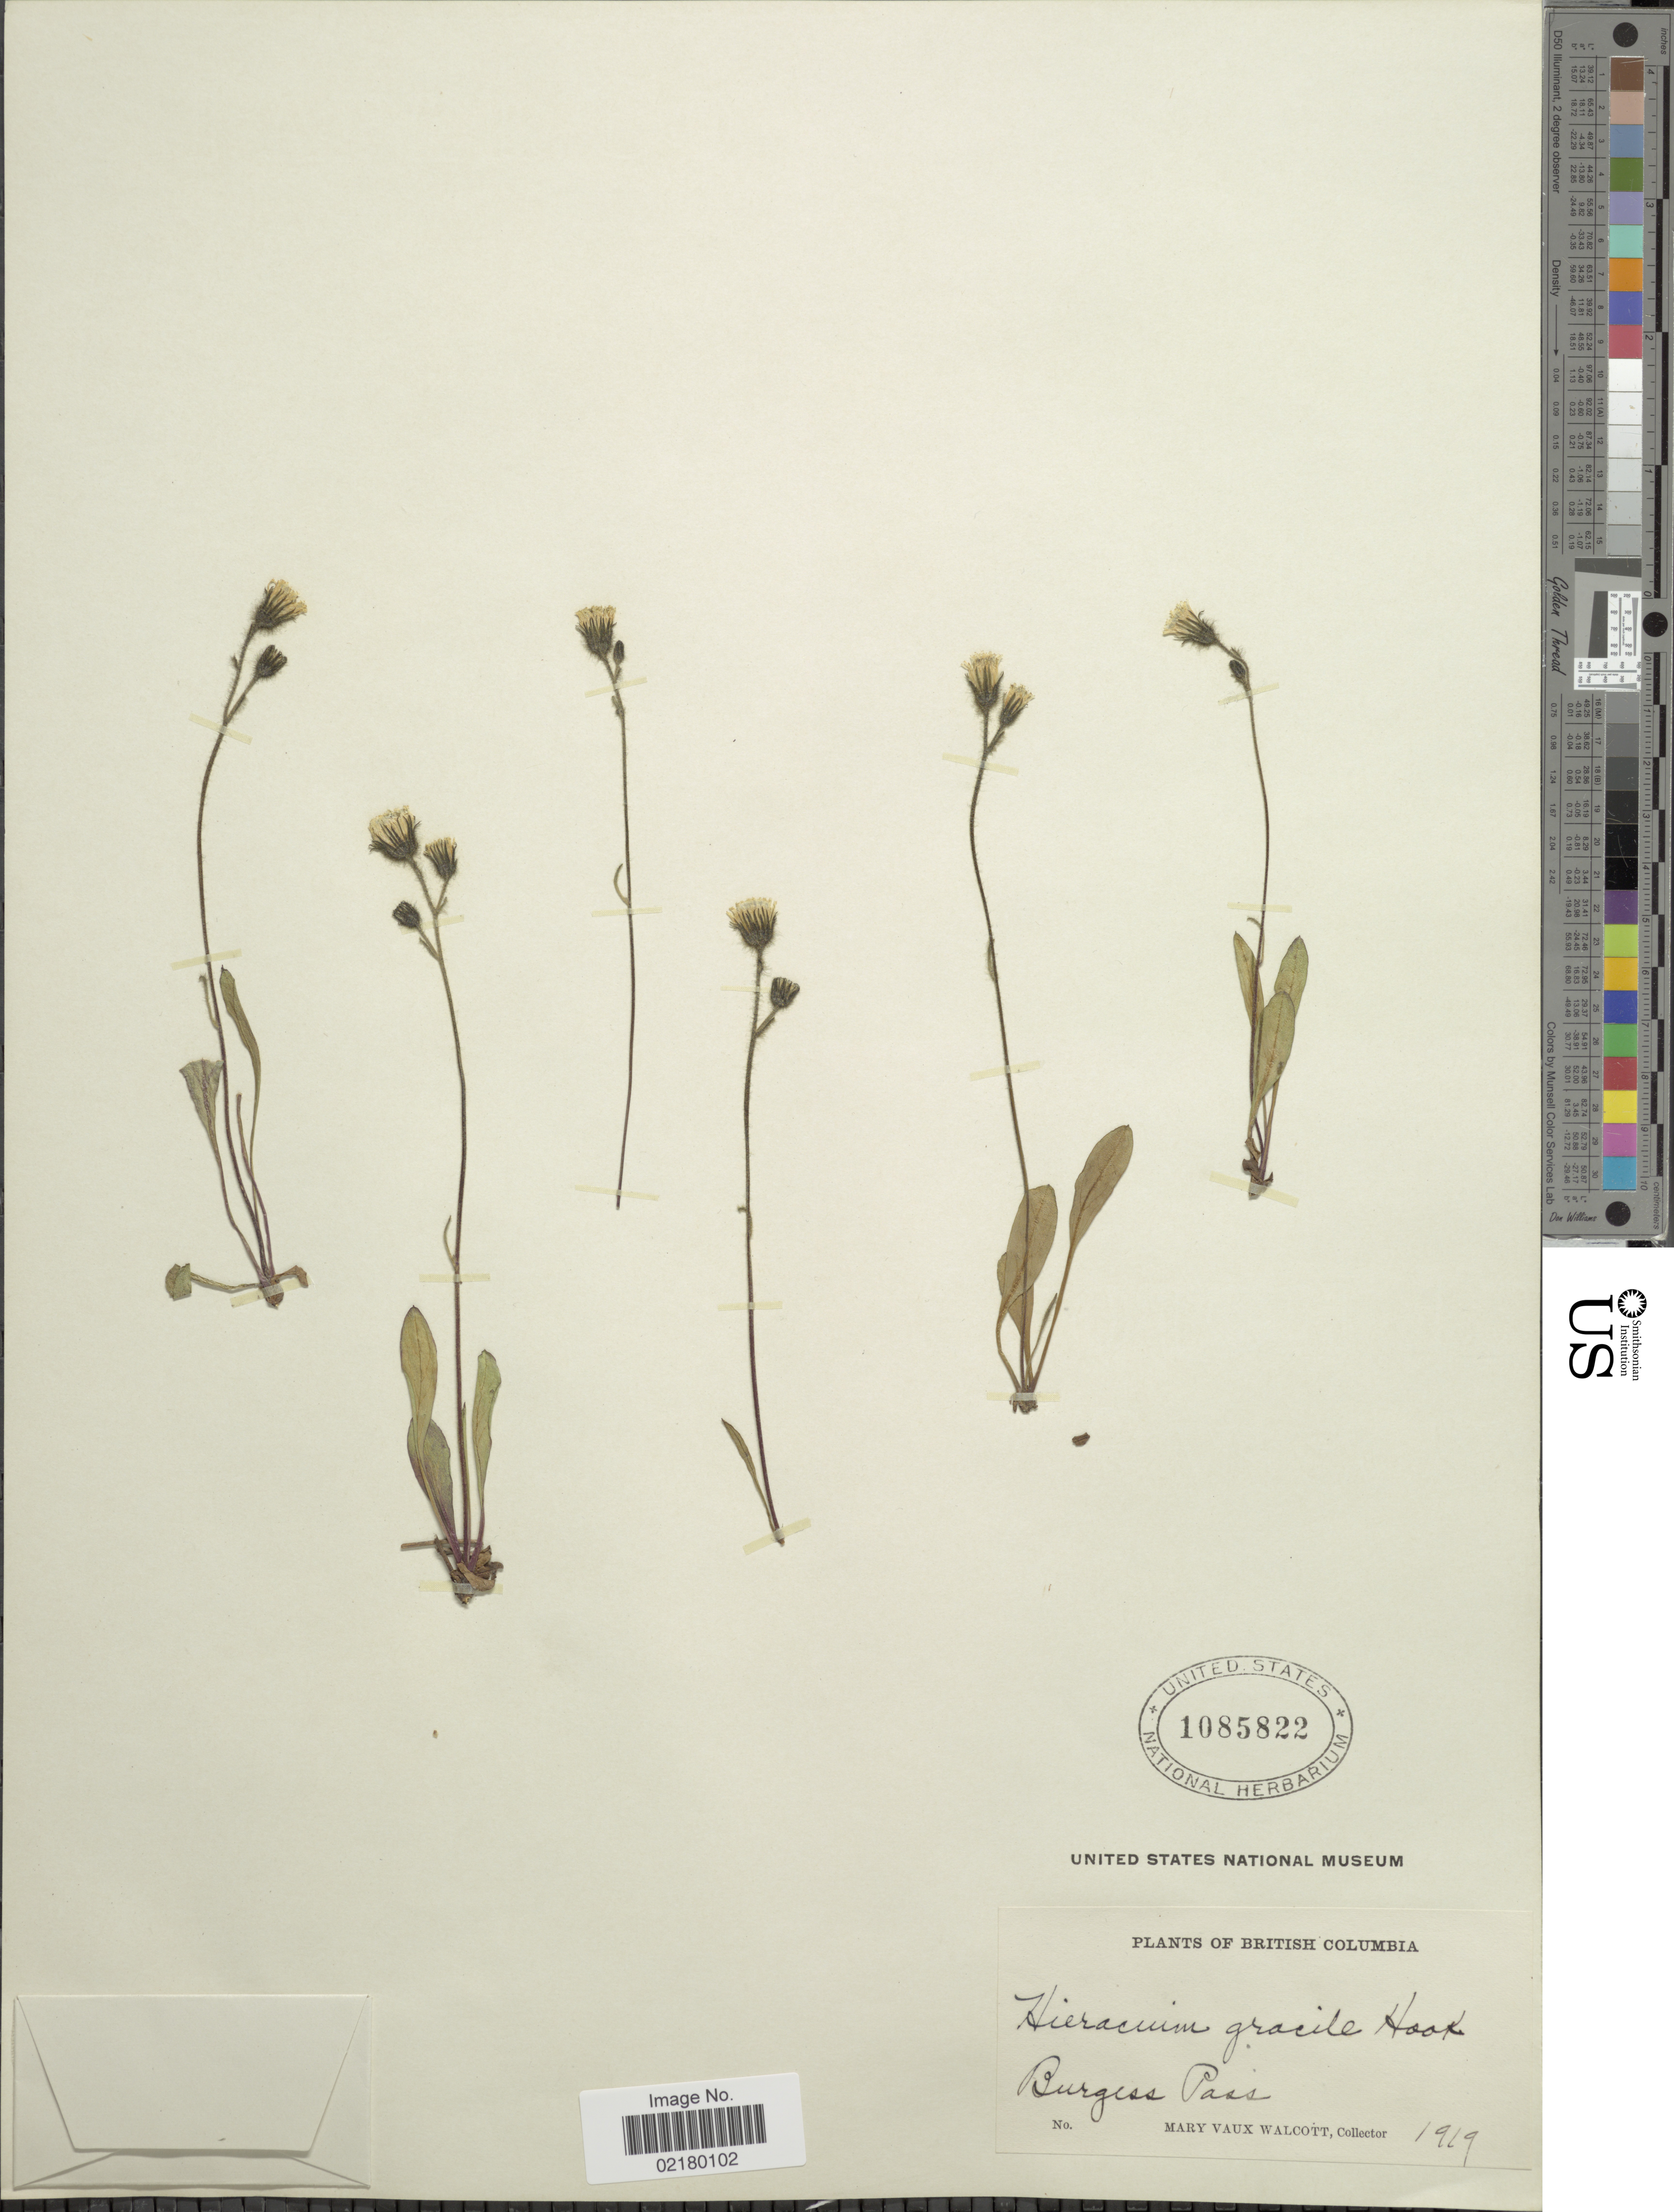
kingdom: Plantae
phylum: Tracheophyta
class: Magnoliopsida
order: Asterales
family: Asteraceae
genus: Hieracium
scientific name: Hieracium triste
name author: Willd. ex Spreng.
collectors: M. Walcott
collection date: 1919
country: Canada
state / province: British Columbia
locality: Burgess Pass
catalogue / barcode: US 1085822